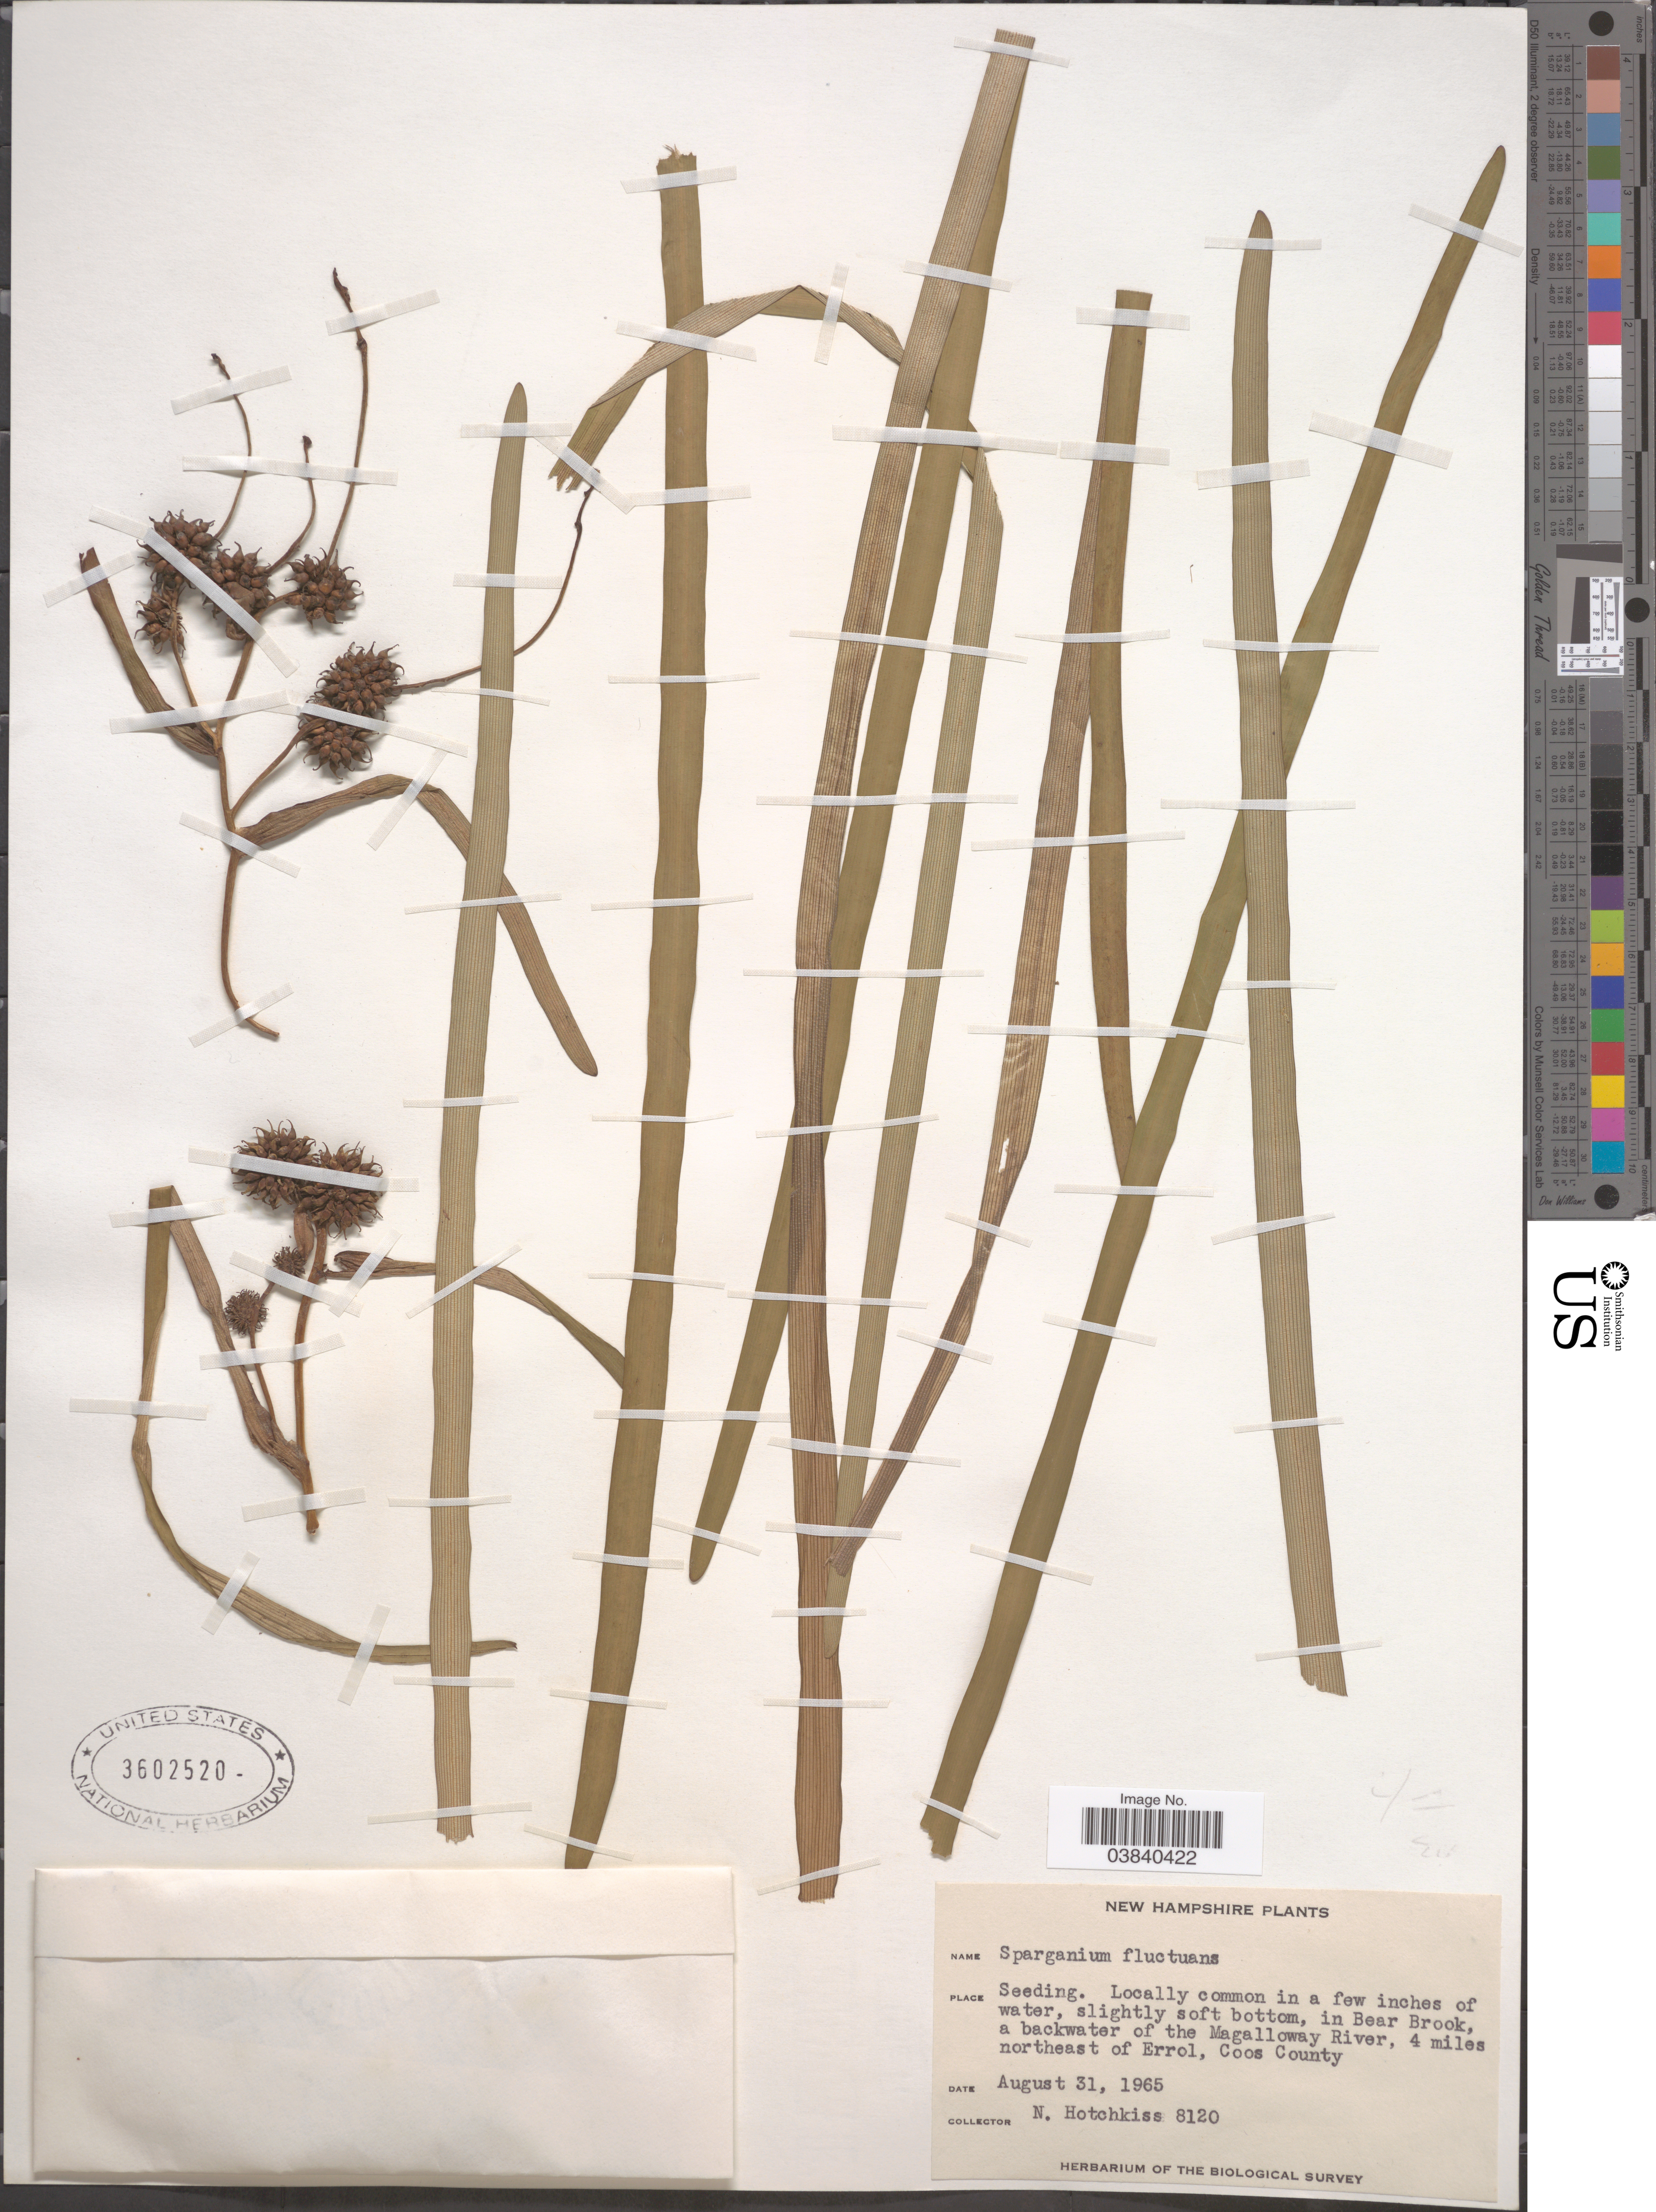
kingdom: Plantae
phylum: Tracheophyta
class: Liliopsida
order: Poales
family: Typhaceae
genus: Sparganium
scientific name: Sparganium fluctuans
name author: (Engelm.) B.L. Rob.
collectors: N. Hotchkiss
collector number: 8120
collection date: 1965-08-31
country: United States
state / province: New Hampshire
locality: In Bear Brook, a backwater of the Magalloway River, 4 miles northeast of Errol, Coos County.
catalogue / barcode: US 3602520